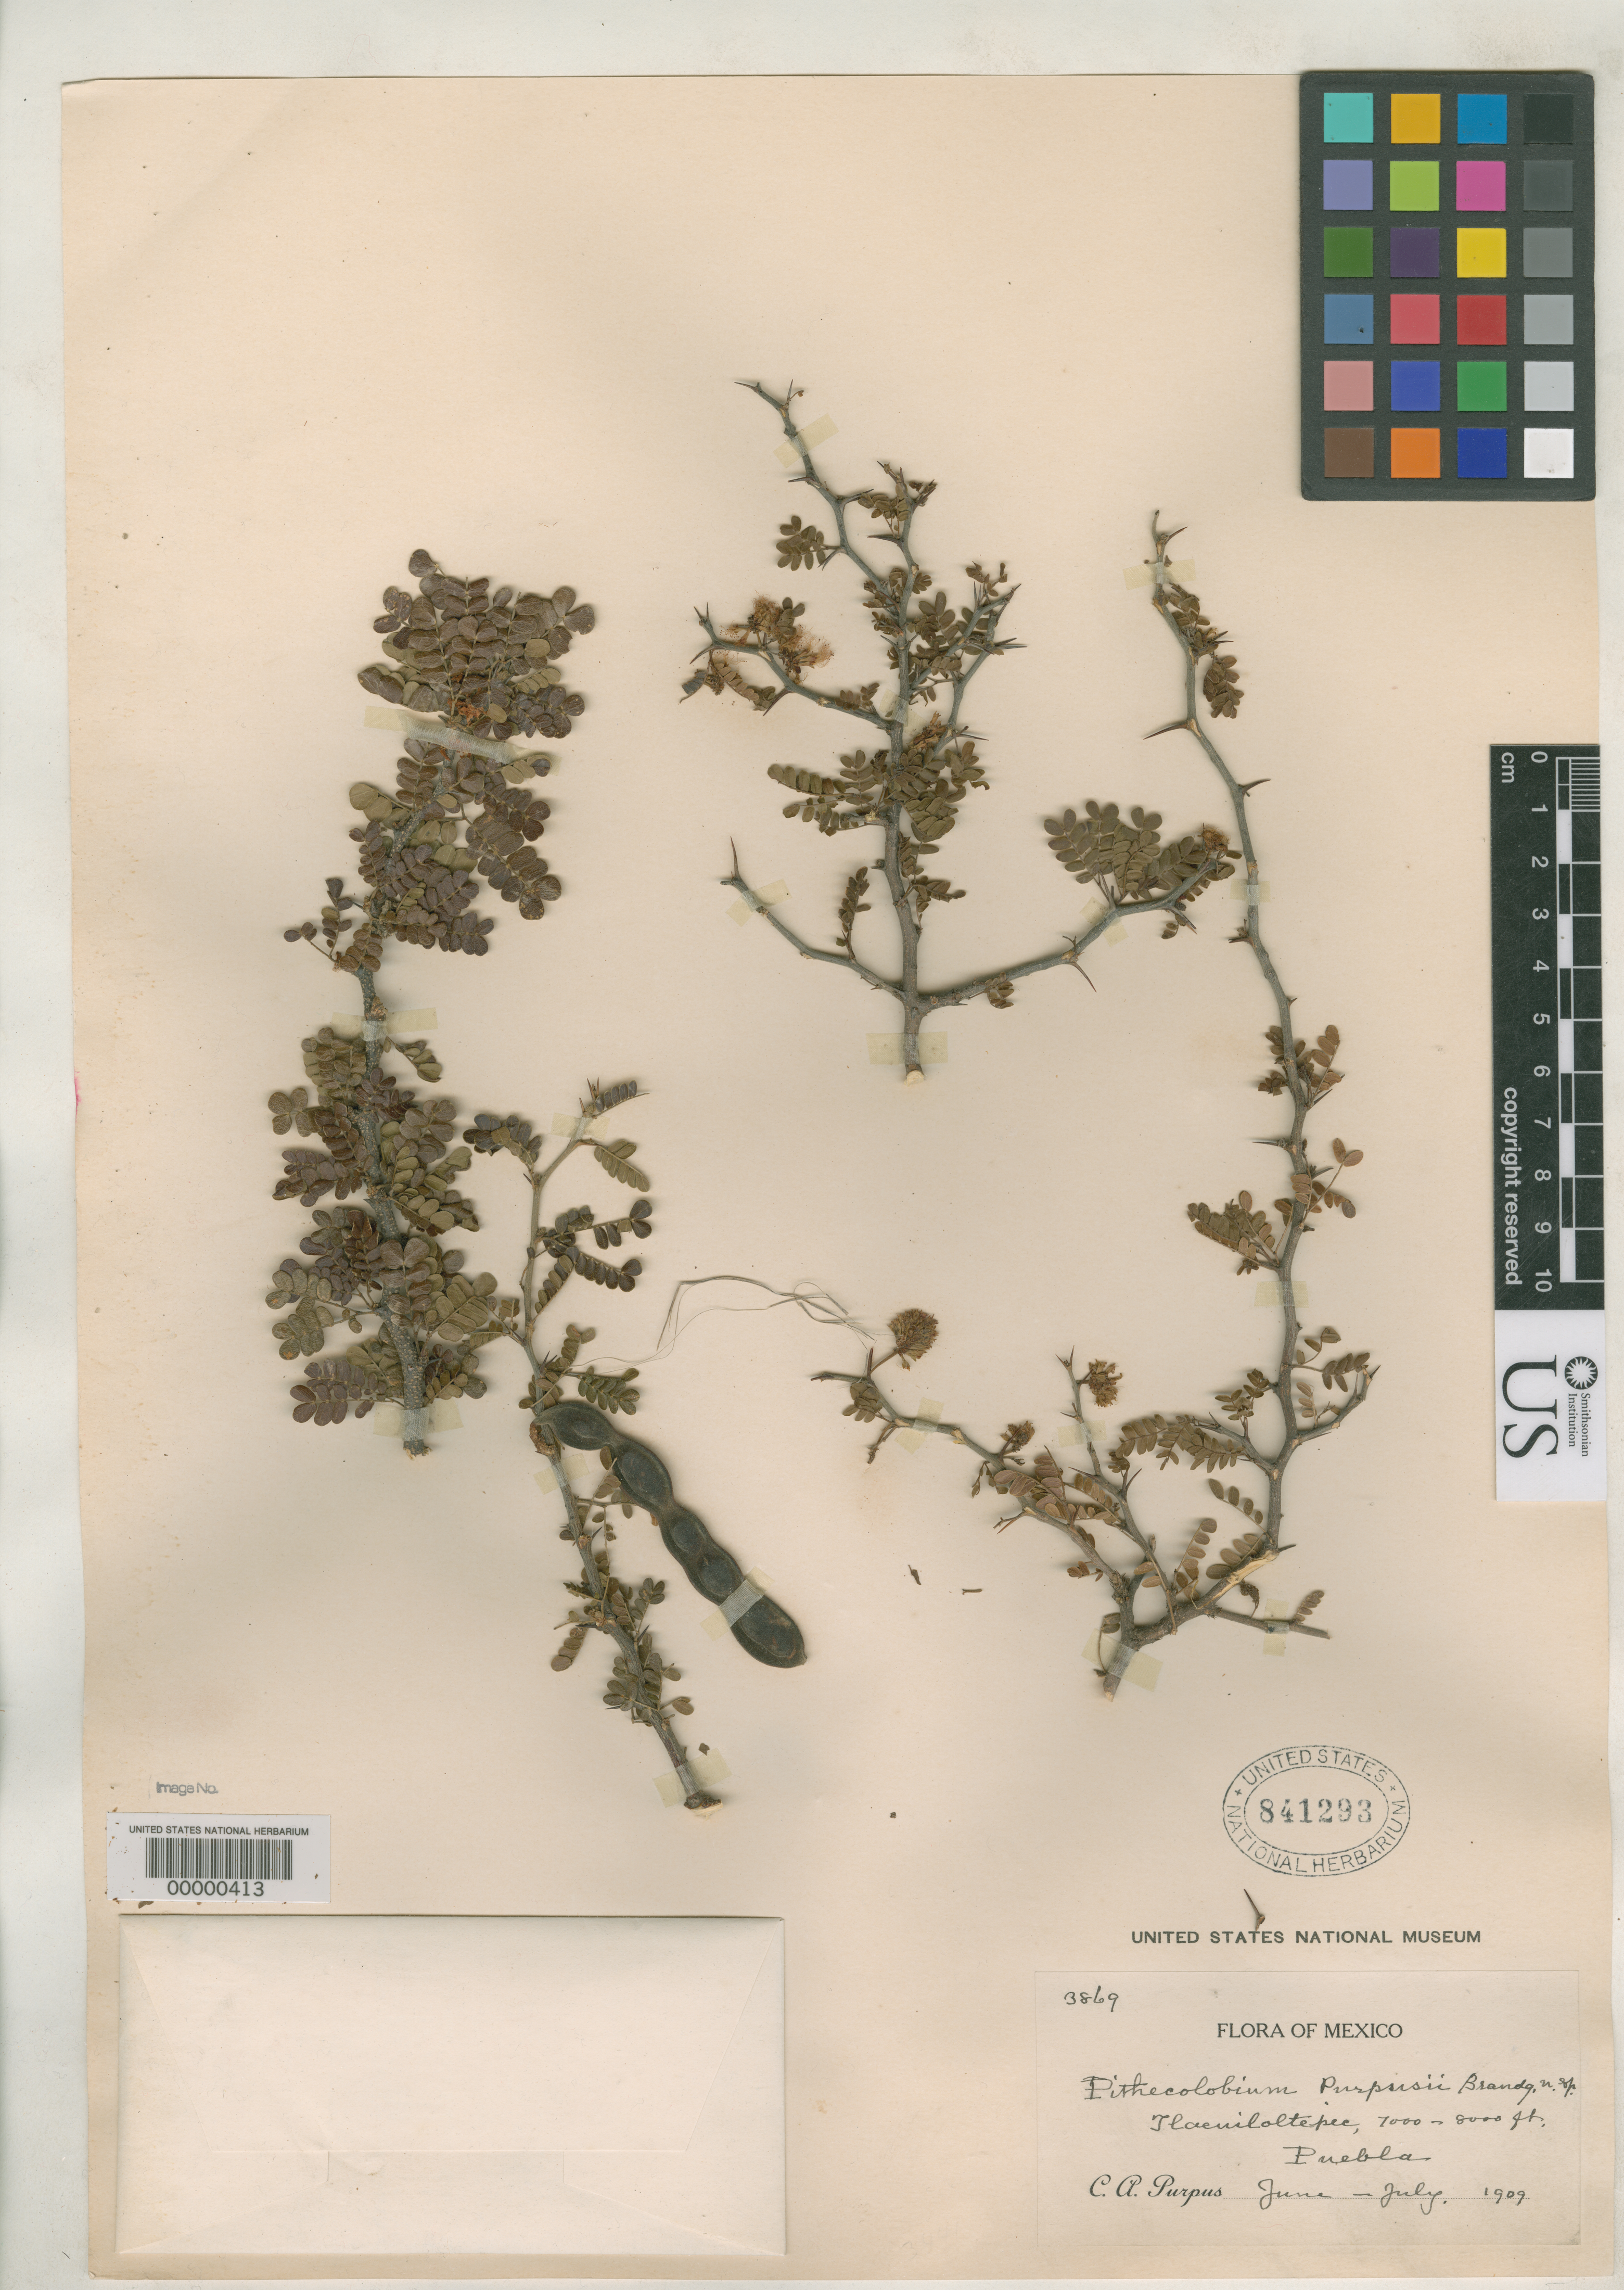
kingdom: Plantae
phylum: Tracheophyta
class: Magnoliopsida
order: Fabales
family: Fabaceae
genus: Pithecellobium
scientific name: Pithecellobium purpusii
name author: Brandegee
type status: Isotype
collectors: C. A. Purpus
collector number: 3869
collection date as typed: Jun 1909 to -- Jul 1909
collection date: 1909-06/1909-07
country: Mexico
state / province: Puebla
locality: Near Tlacuiloltepec.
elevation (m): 2134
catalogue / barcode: US 841293